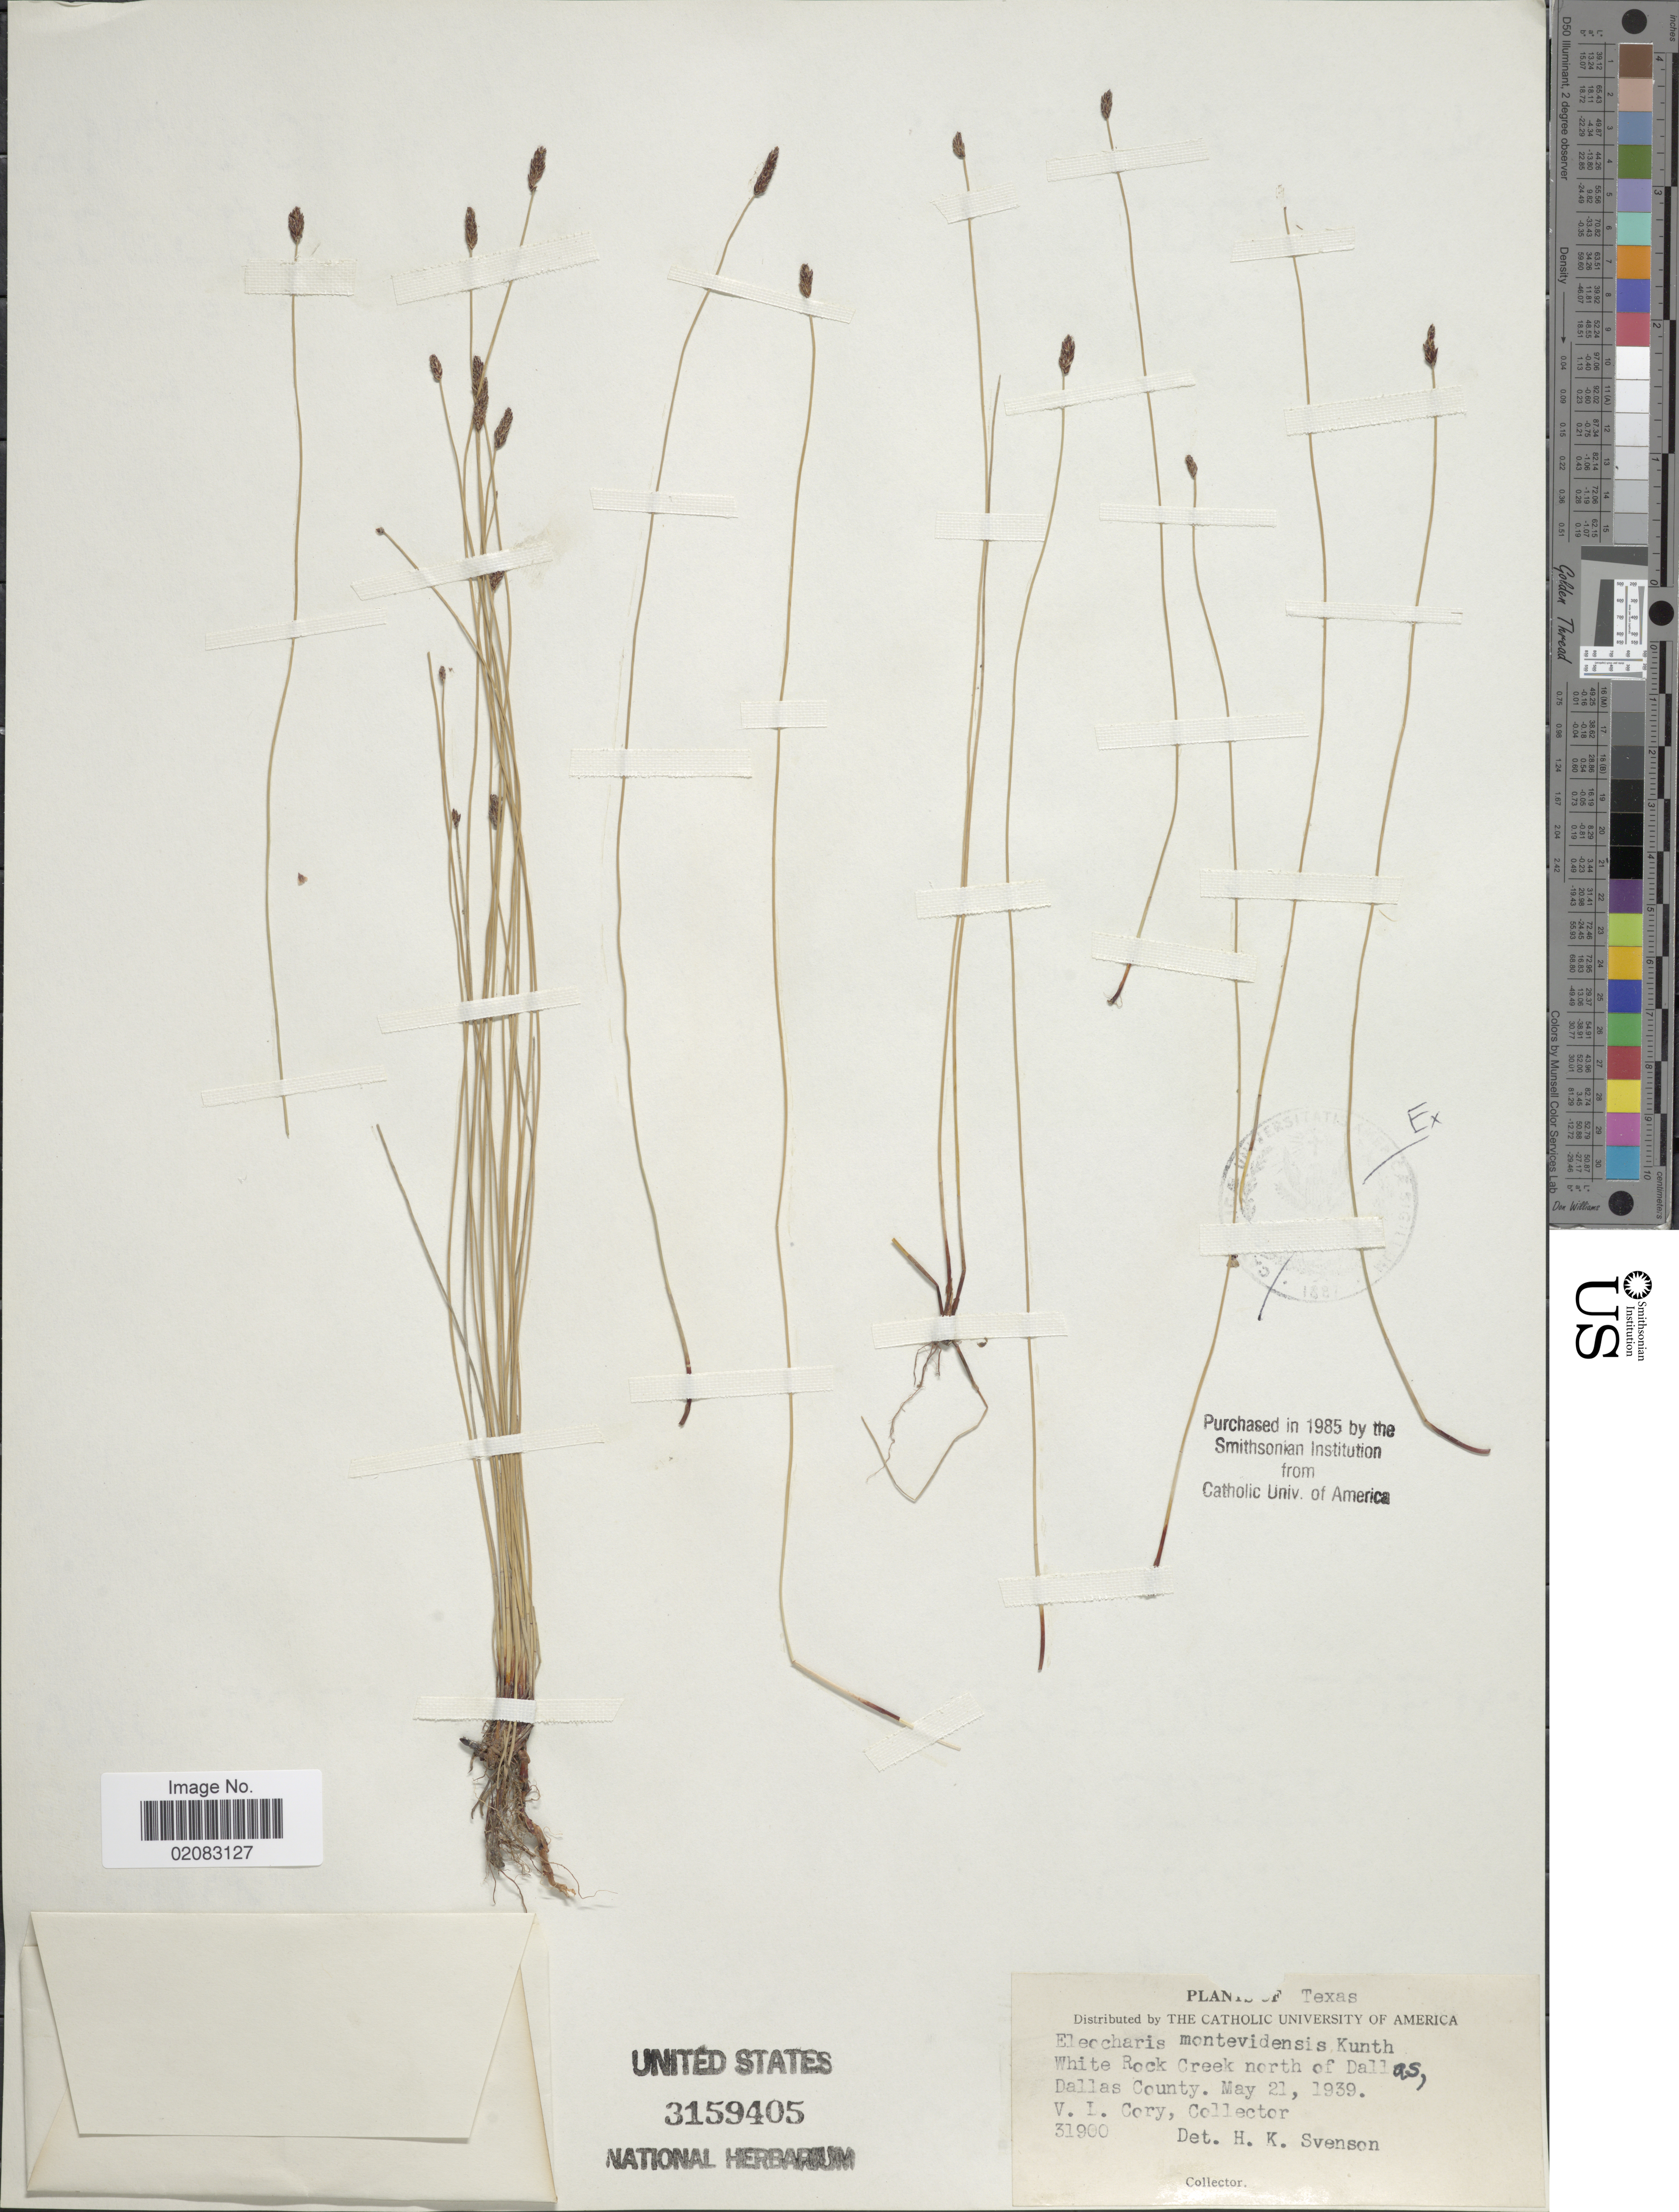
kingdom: Plantae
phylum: Tracheophyta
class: Liliopsida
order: Poales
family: Cyperaceae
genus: Eleocharis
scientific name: Eleocharis montevidensis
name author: Kunth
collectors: V. Cory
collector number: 31900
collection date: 1939-05-21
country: United States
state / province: Texas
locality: White Rock Creek north of Dallas, Dallas County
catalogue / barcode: US 3159405